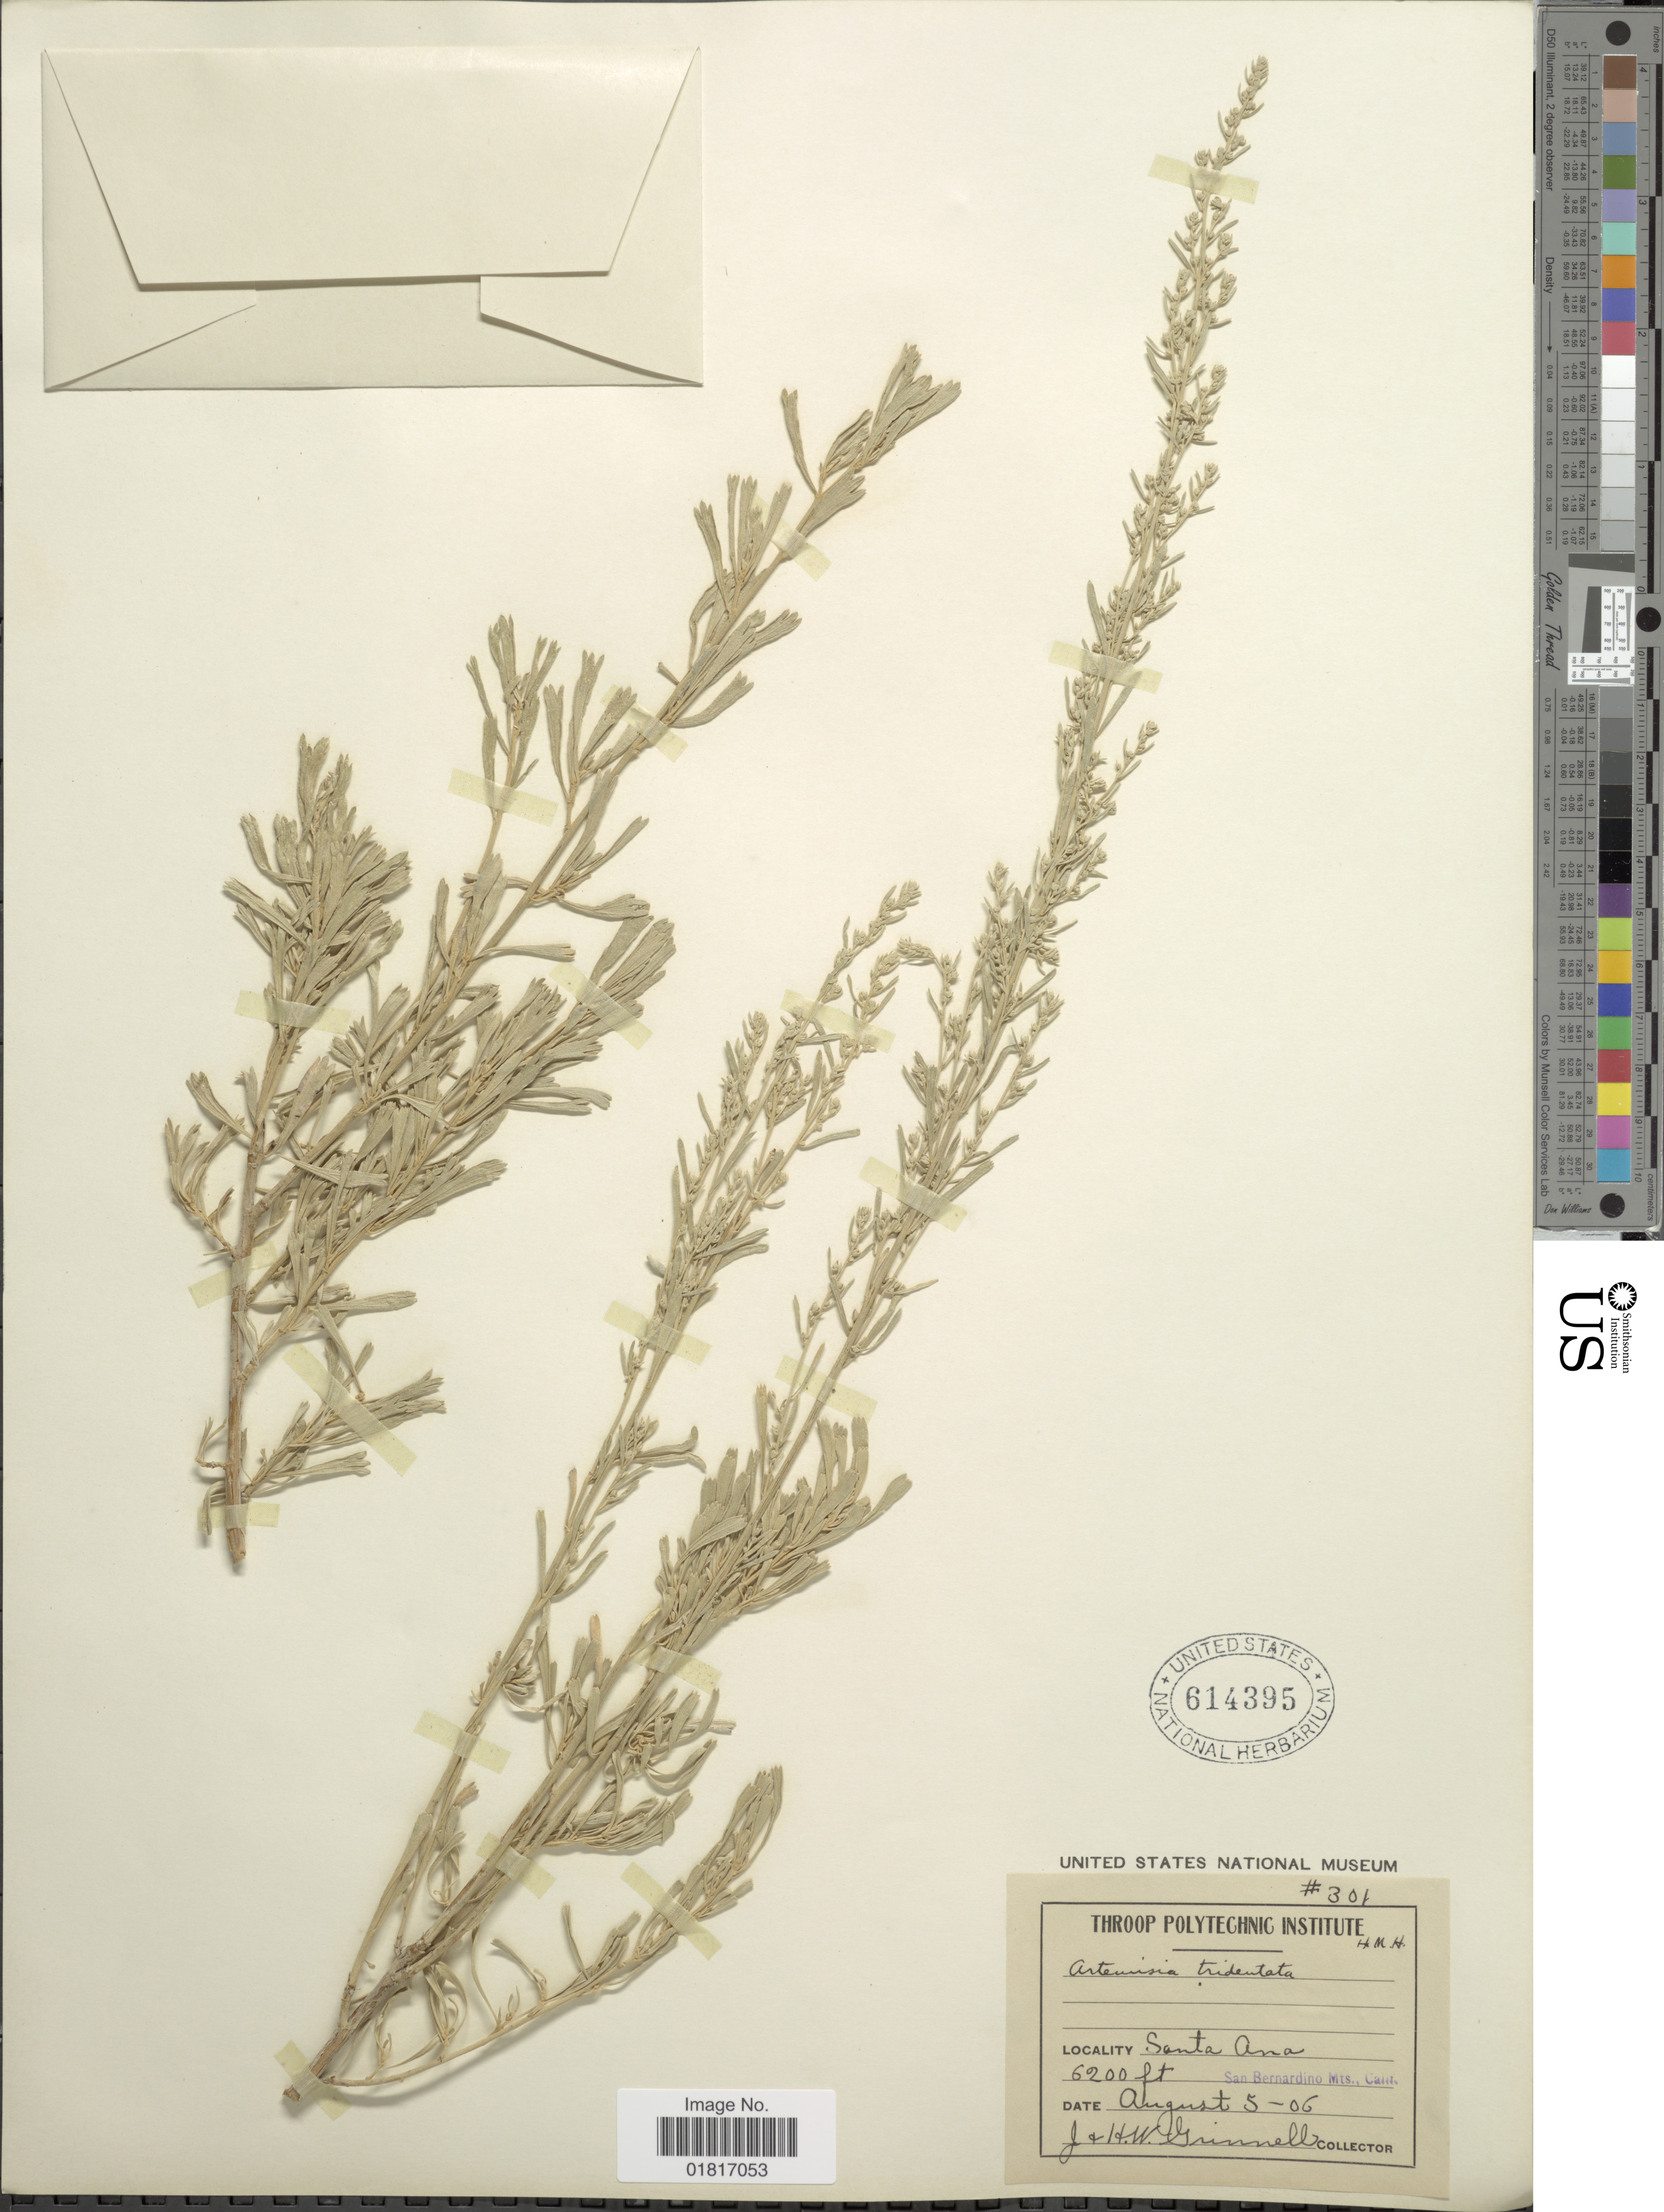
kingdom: Plantae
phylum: Tracheophyta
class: Magnoliopsida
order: Asterales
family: Asteraceae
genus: Artemisia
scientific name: Artemisia tridentata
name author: Nutt.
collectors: J. Grinnell & H. Grinnell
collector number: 301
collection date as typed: Transcribed d/m/y: 5/8/6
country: United States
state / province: California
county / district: San Bernardino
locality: Santa Ana, San Bernardino Mts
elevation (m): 1890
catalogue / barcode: US 614395